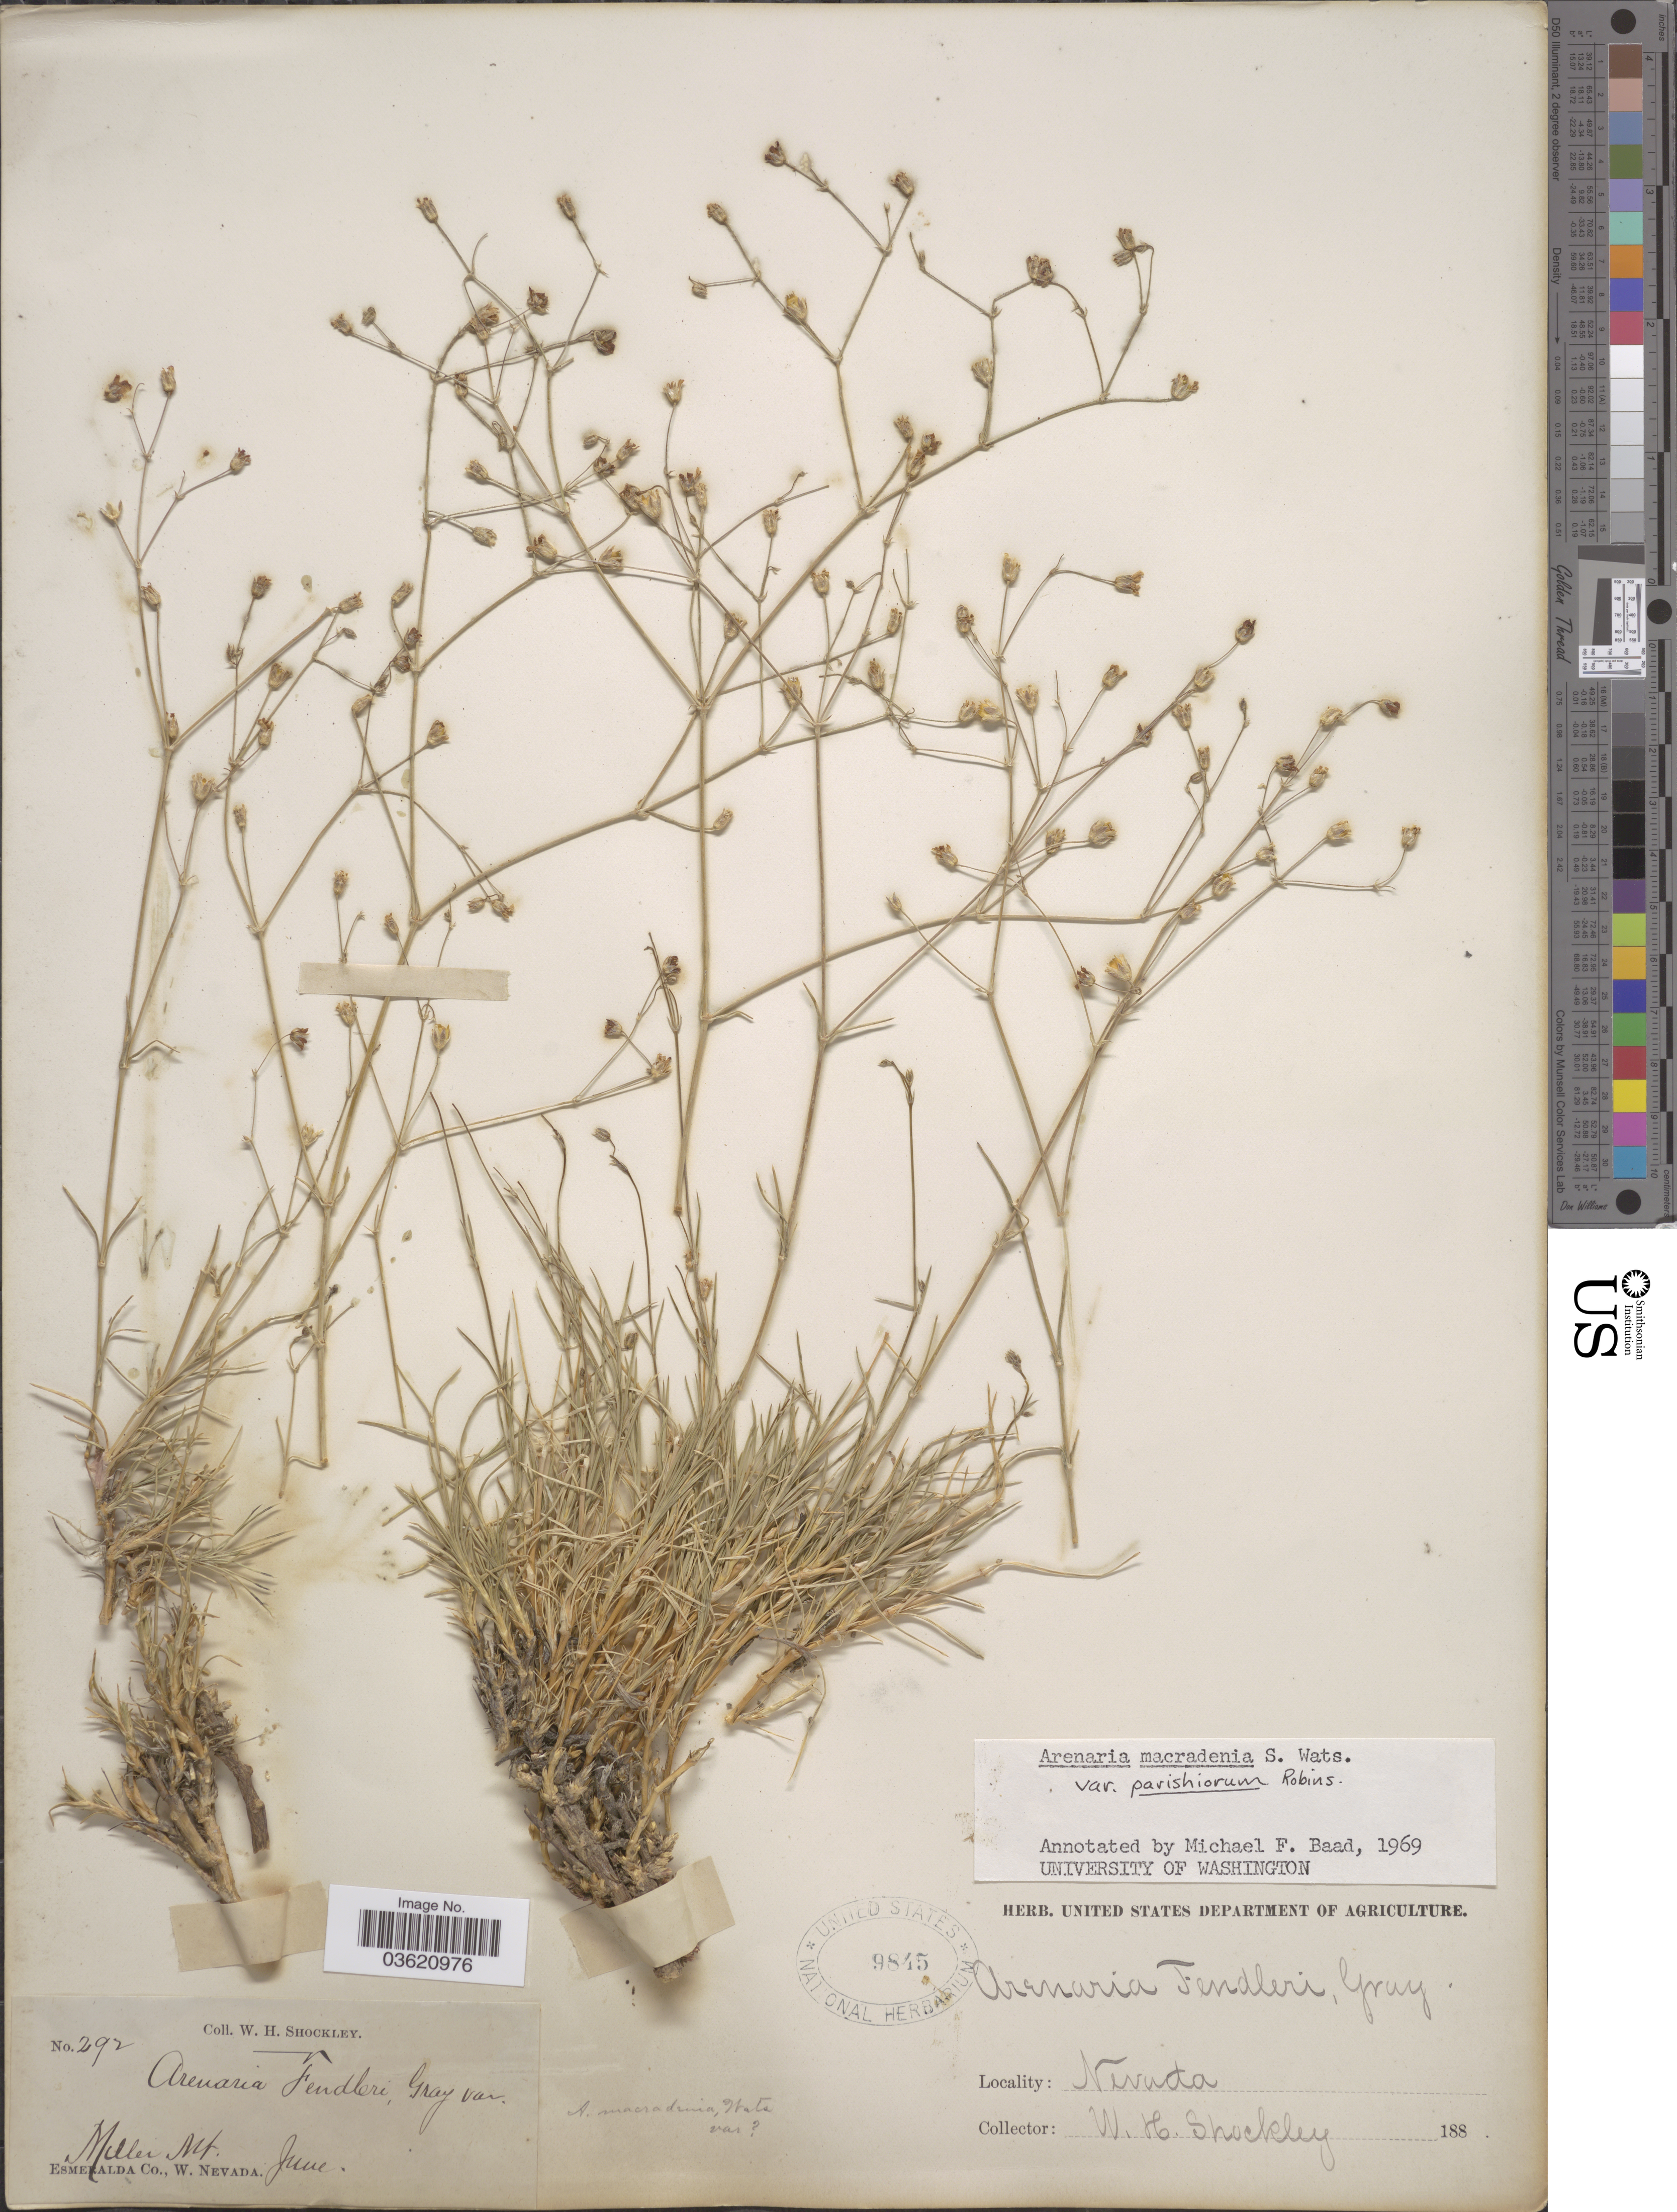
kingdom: Plantae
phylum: Tracheophyta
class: Magnoliopsida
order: Caryophyllales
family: Caryophyllaceae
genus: Eremogone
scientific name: Eremogone macradenia var. macradenia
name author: (S. Watson) Ikonn.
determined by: U.S. National Herbarium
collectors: W. Shockley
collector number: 292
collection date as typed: June. 188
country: United States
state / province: Nevada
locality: Miller Mt. Esmeralda Co., W. Nevada.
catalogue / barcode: US 9845